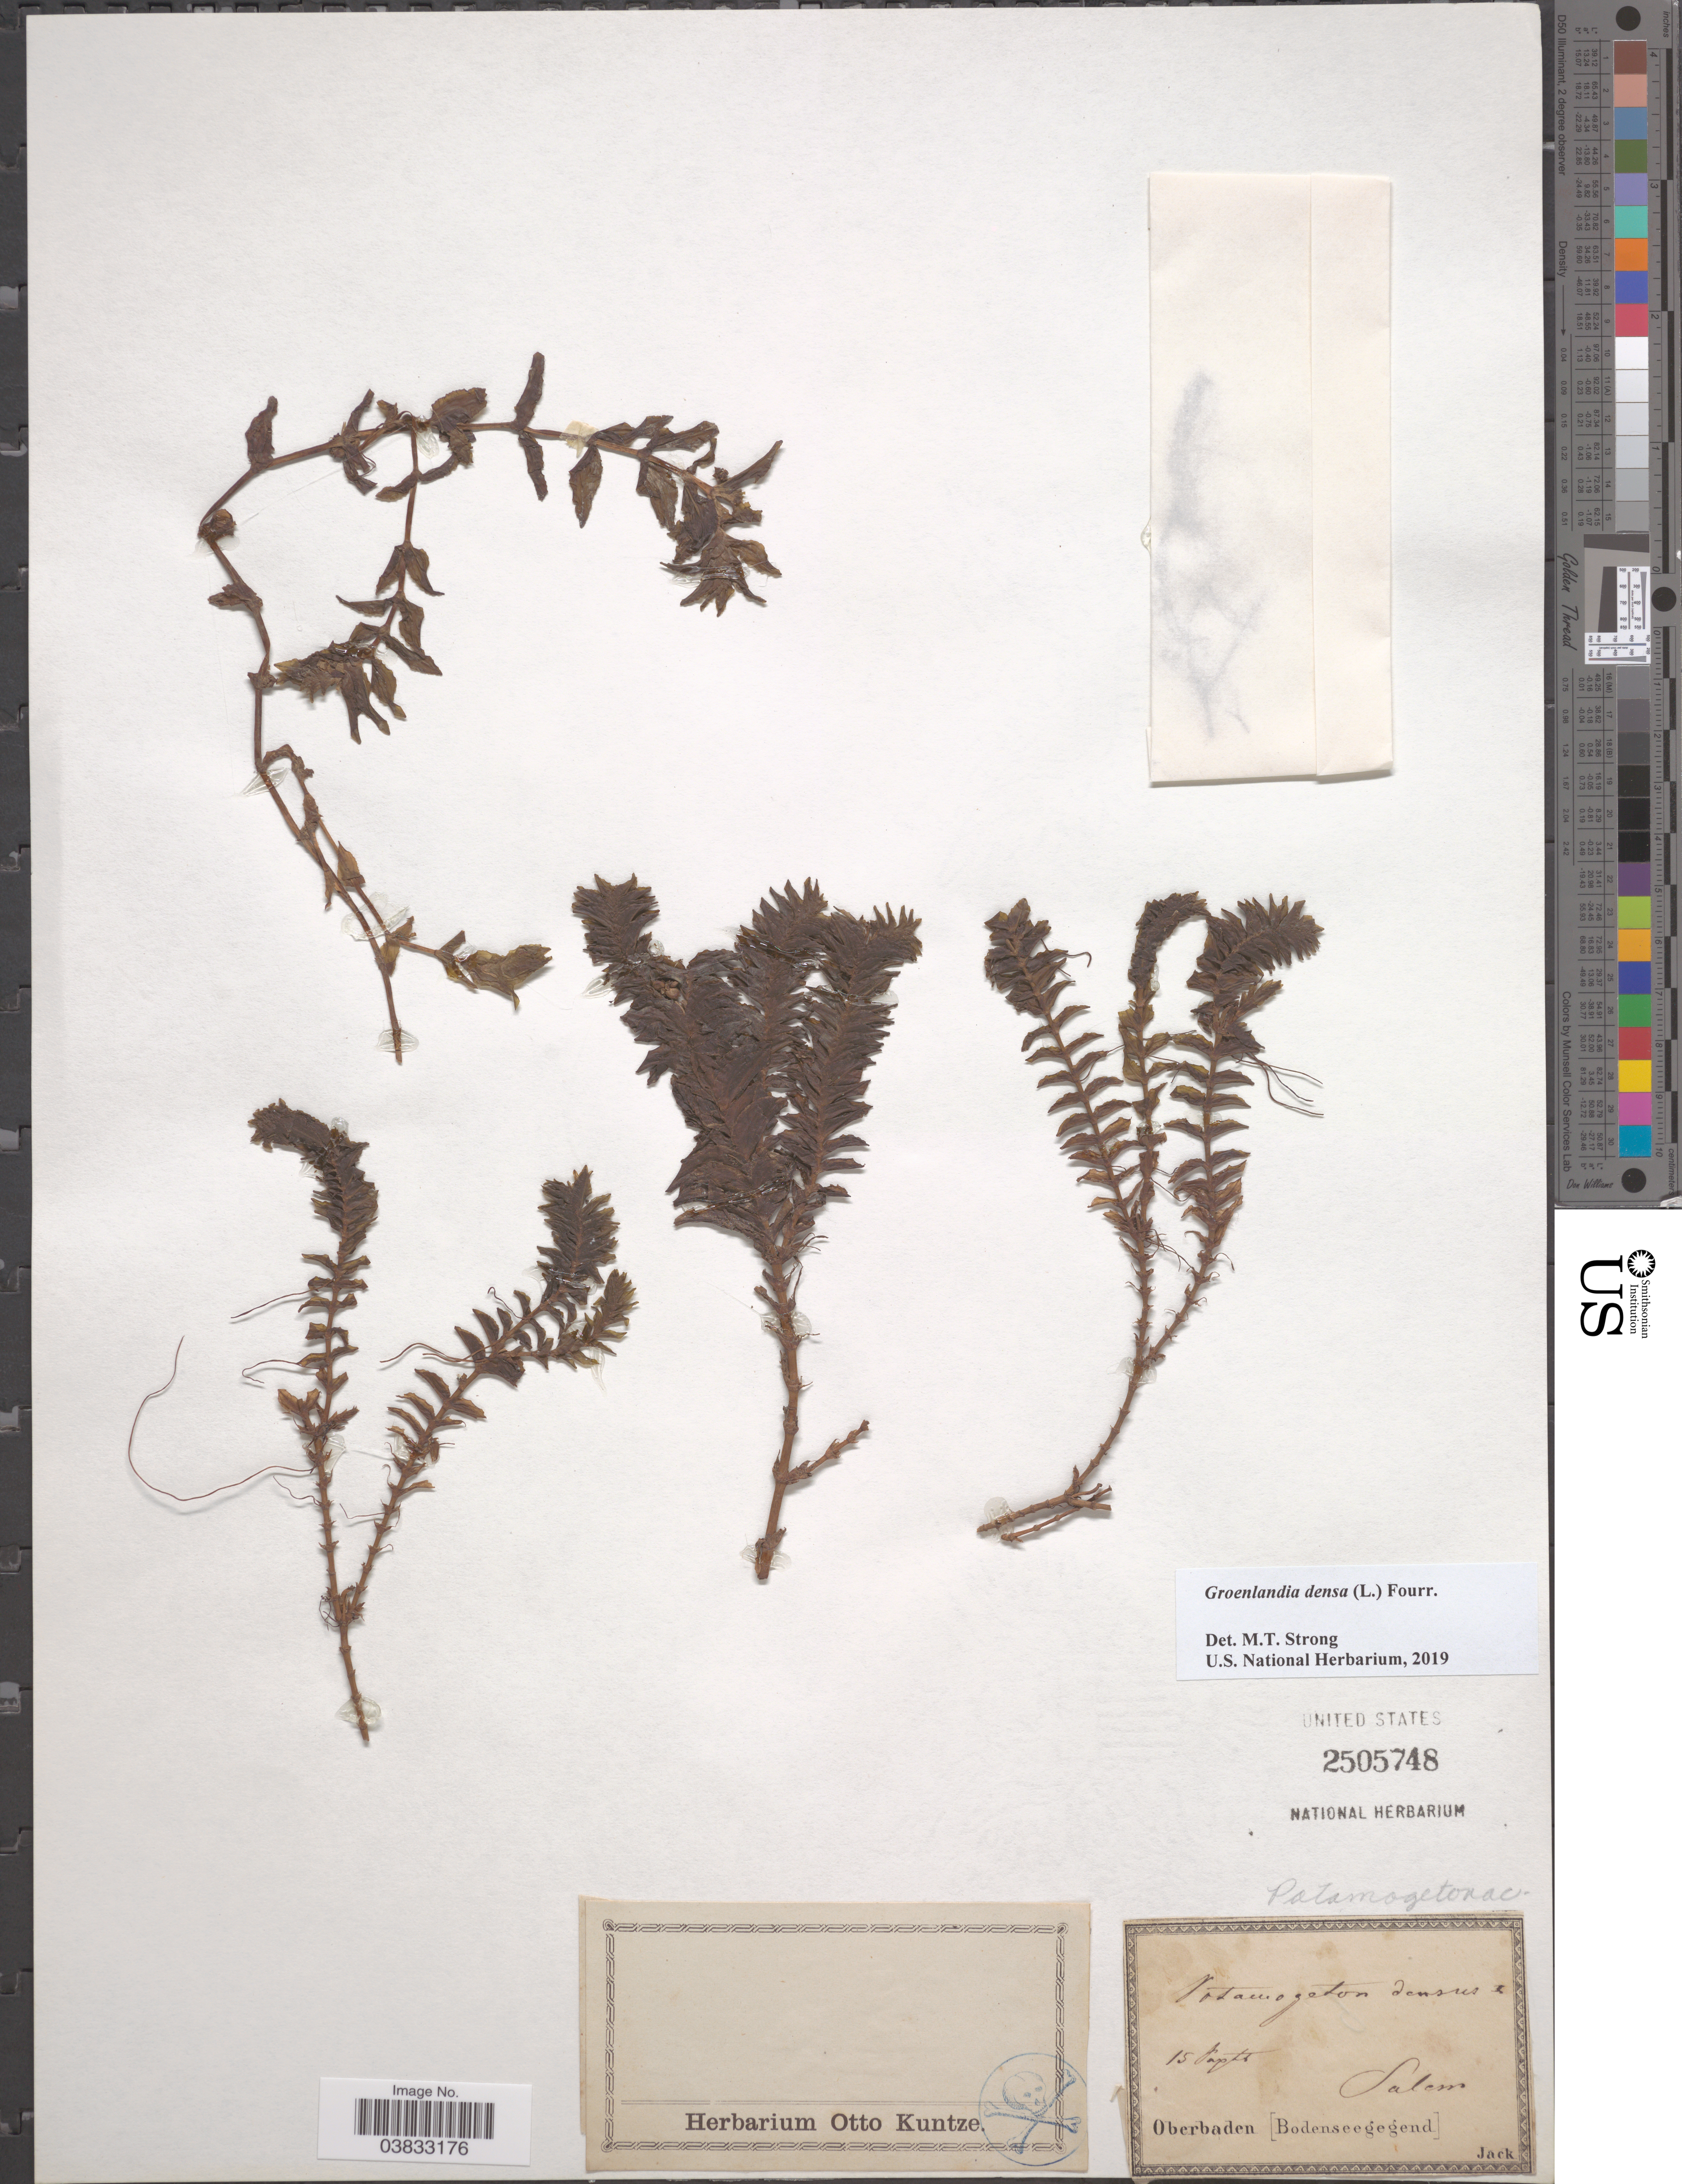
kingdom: Plantae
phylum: Tracheophyta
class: Liliopsida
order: Alismatales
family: Potamogetonaceae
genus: Groenlandia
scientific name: Groenlandia densa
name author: Fourr.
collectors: Jack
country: Germany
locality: Salem. Oberbaden [Bodenseegegend].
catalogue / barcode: US 2505748